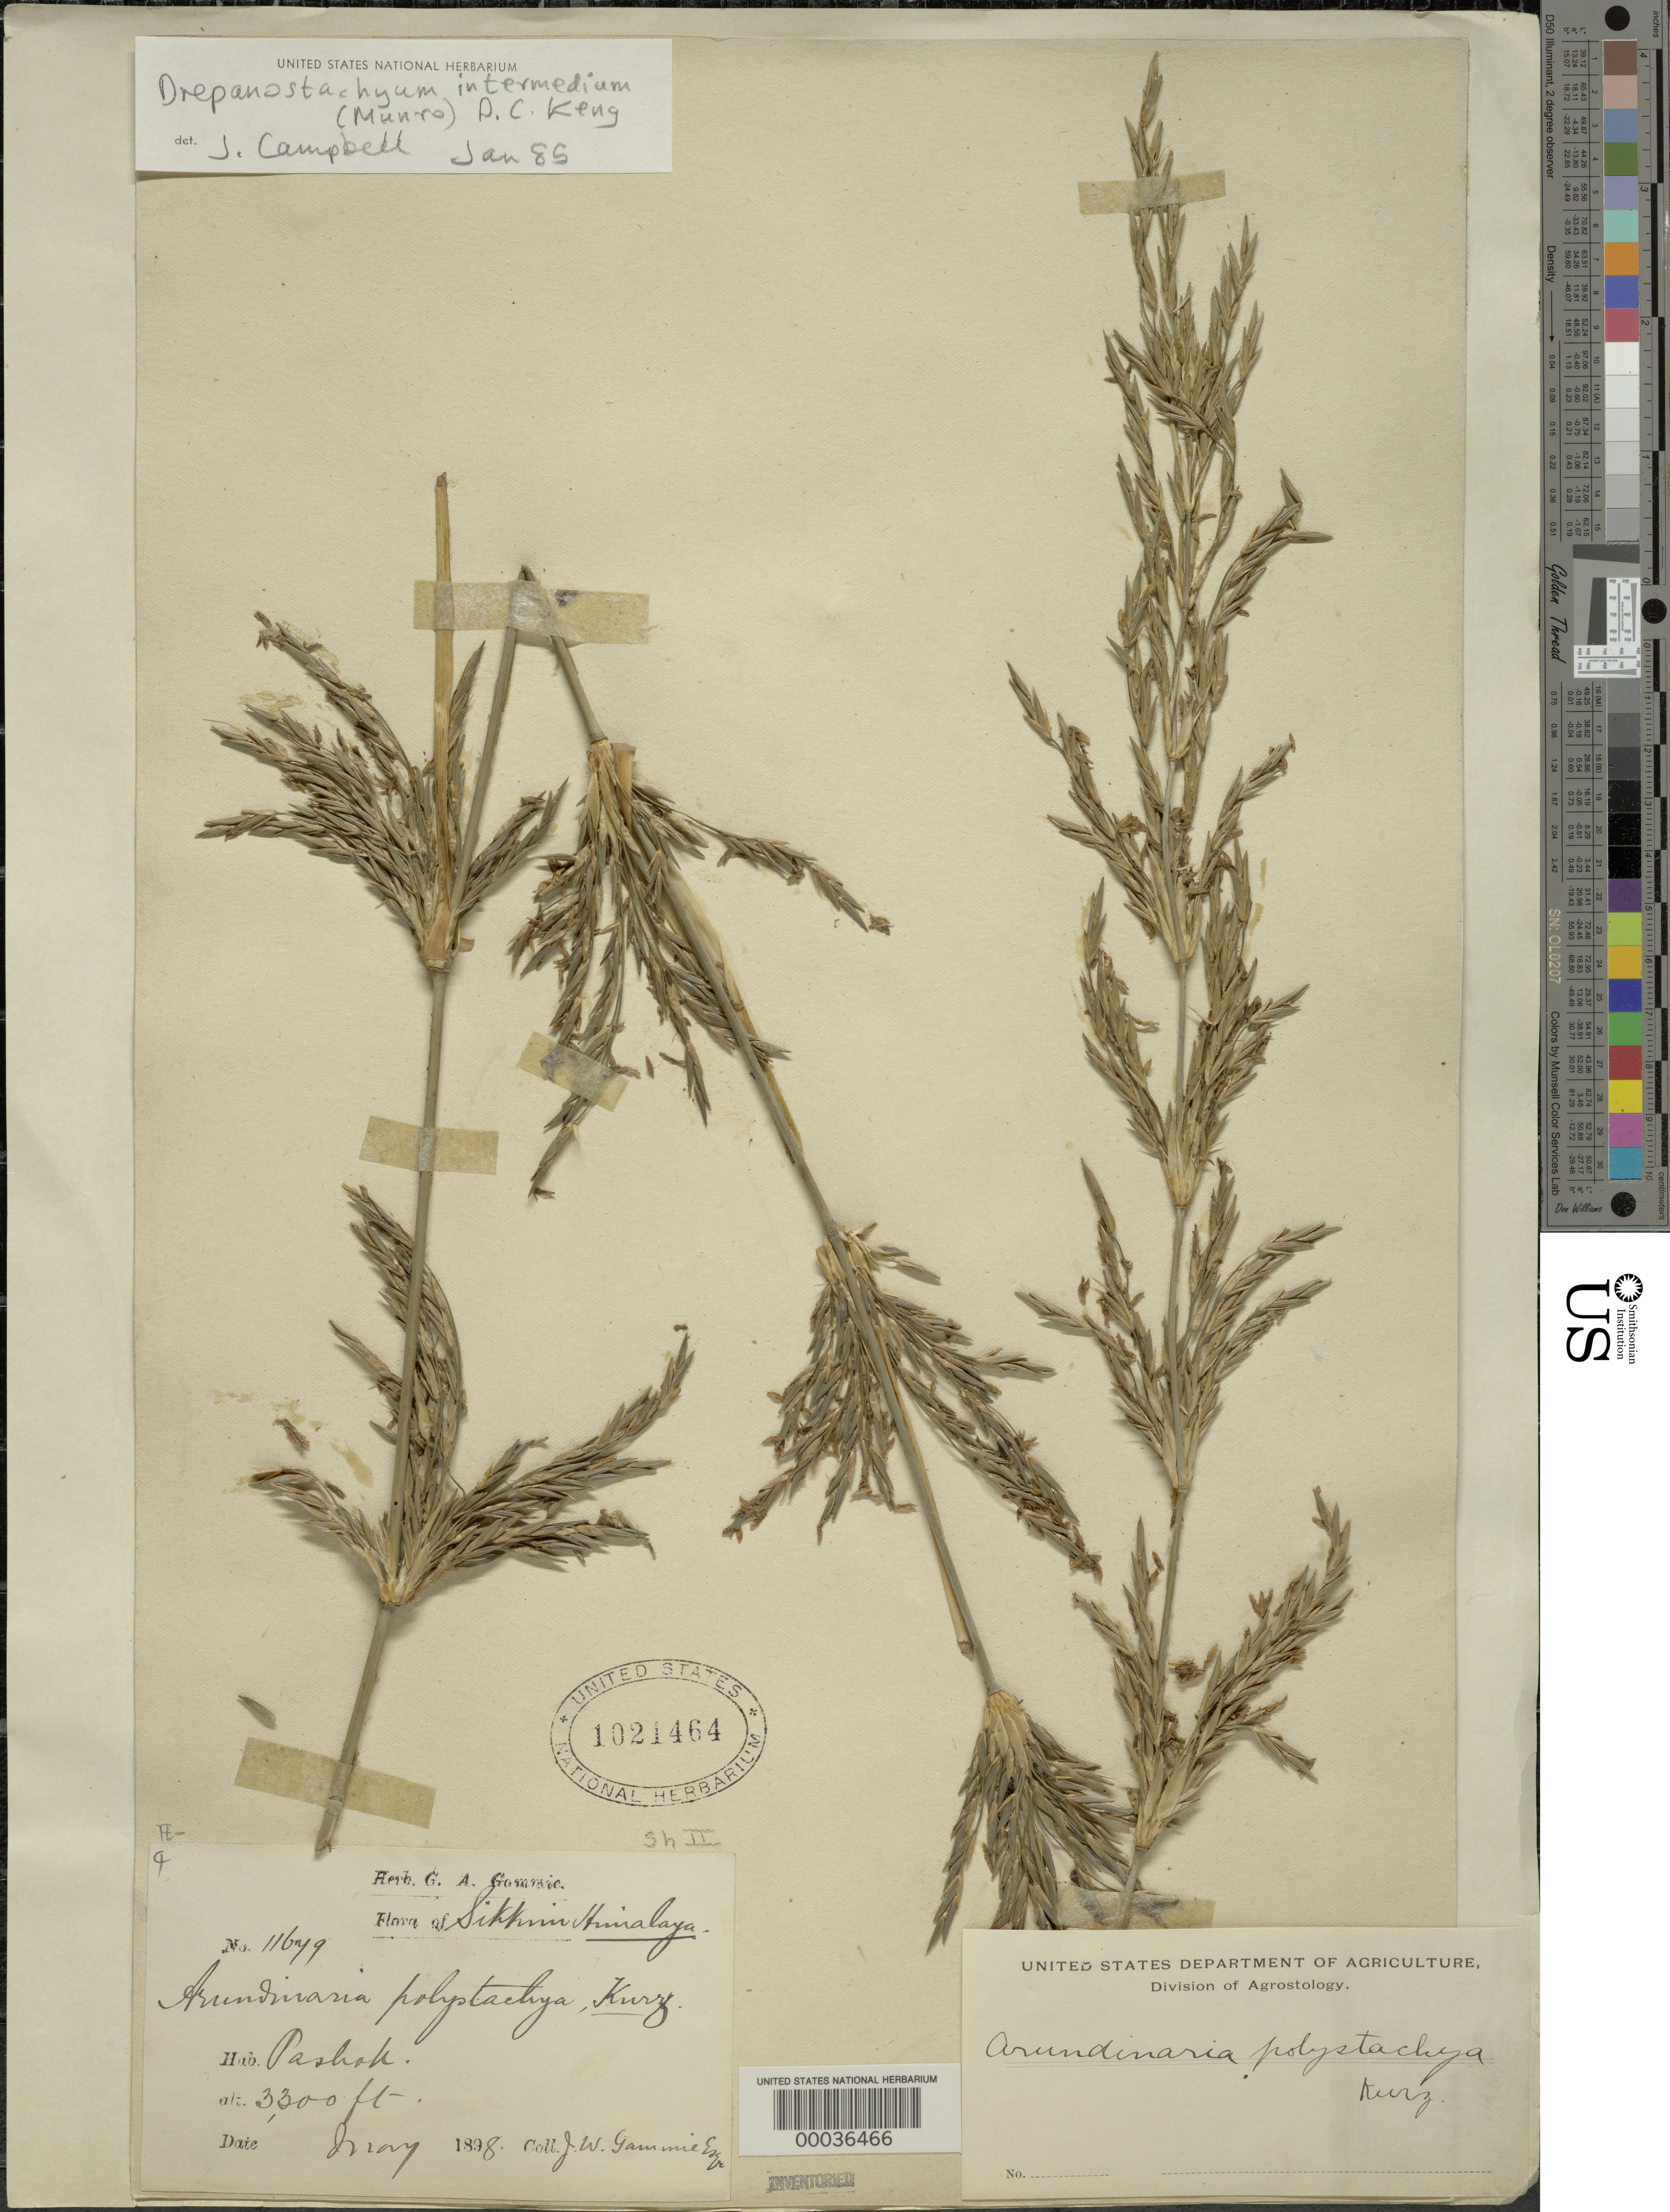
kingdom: Plantae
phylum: Tracheophyta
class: Liliopsida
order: Poales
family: Poaceae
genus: Drepanostachyum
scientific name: Drepanostachyum intermedium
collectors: J. Gammie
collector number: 11649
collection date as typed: May 1898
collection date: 1898-05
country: India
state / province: Sikkim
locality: Pashoh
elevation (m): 1007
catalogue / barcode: US 1021464